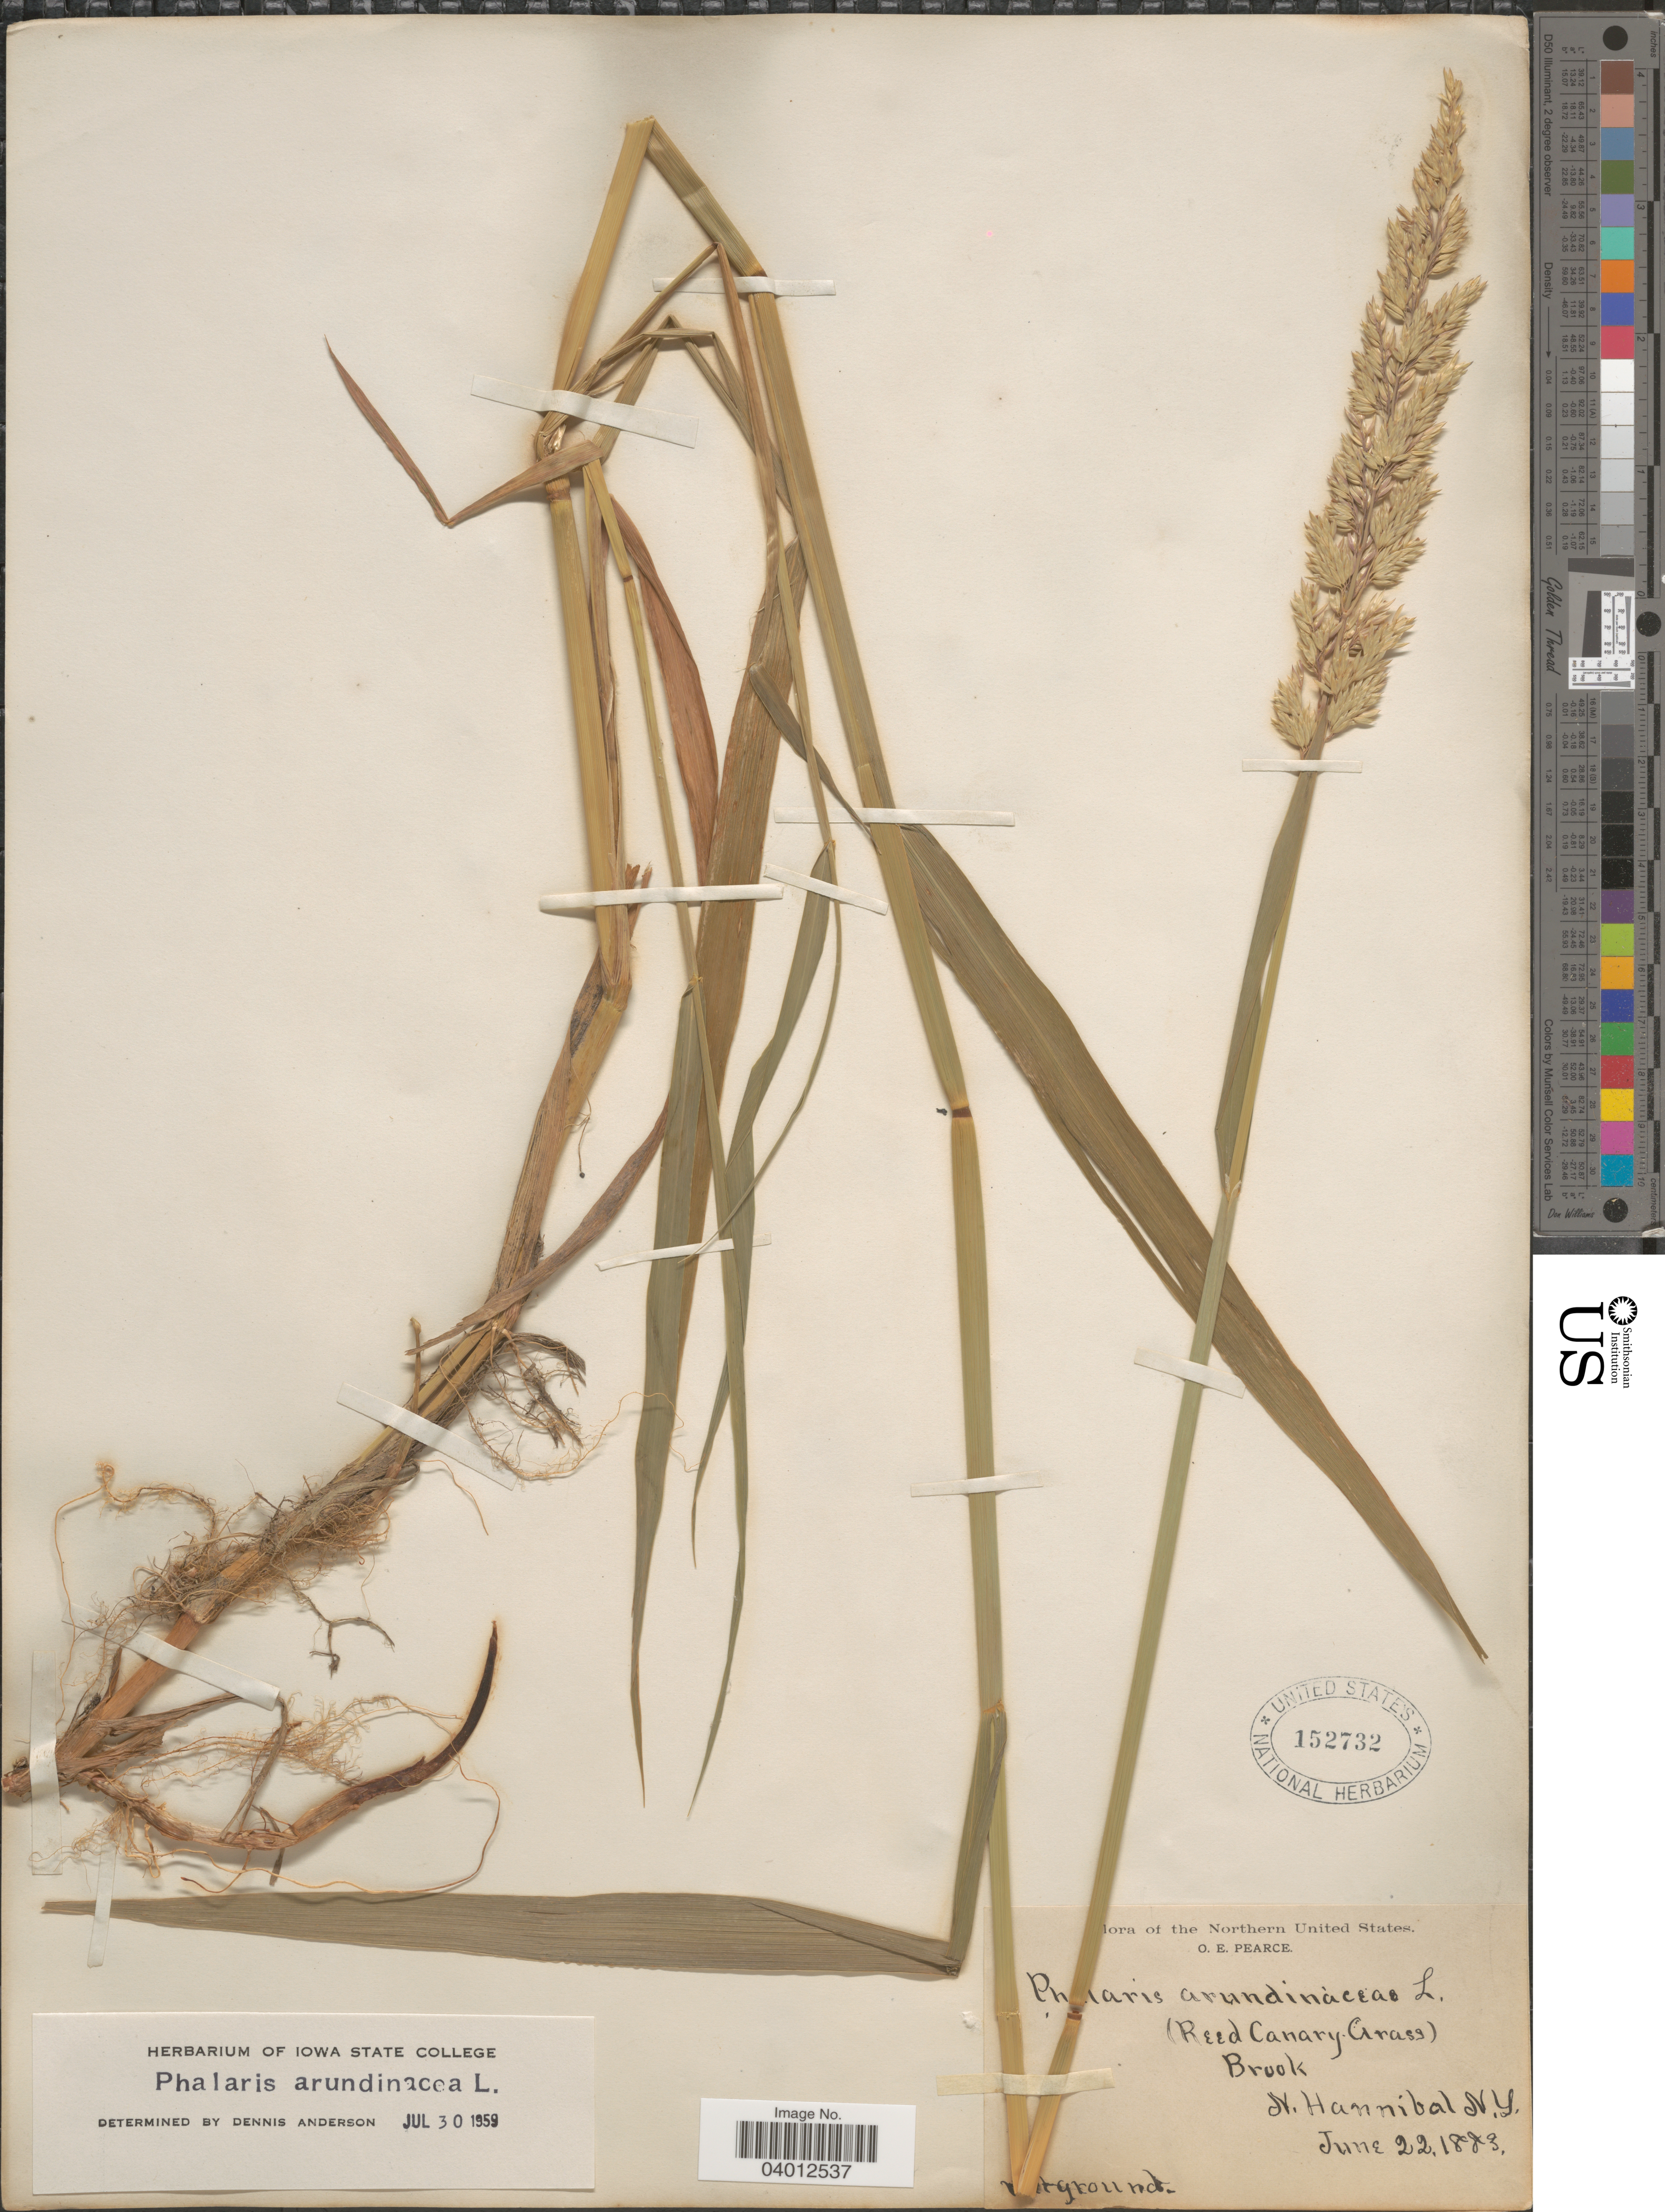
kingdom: Plantae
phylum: Tracheophyta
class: Liliopsida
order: Poales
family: Poaceae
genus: Phalaris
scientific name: Phalaris arundinacea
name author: L.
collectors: O. E. Pearce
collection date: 1883-06-22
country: United States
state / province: New York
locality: The Northern United States. Brook. N. Hannibal.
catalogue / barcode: US 152732